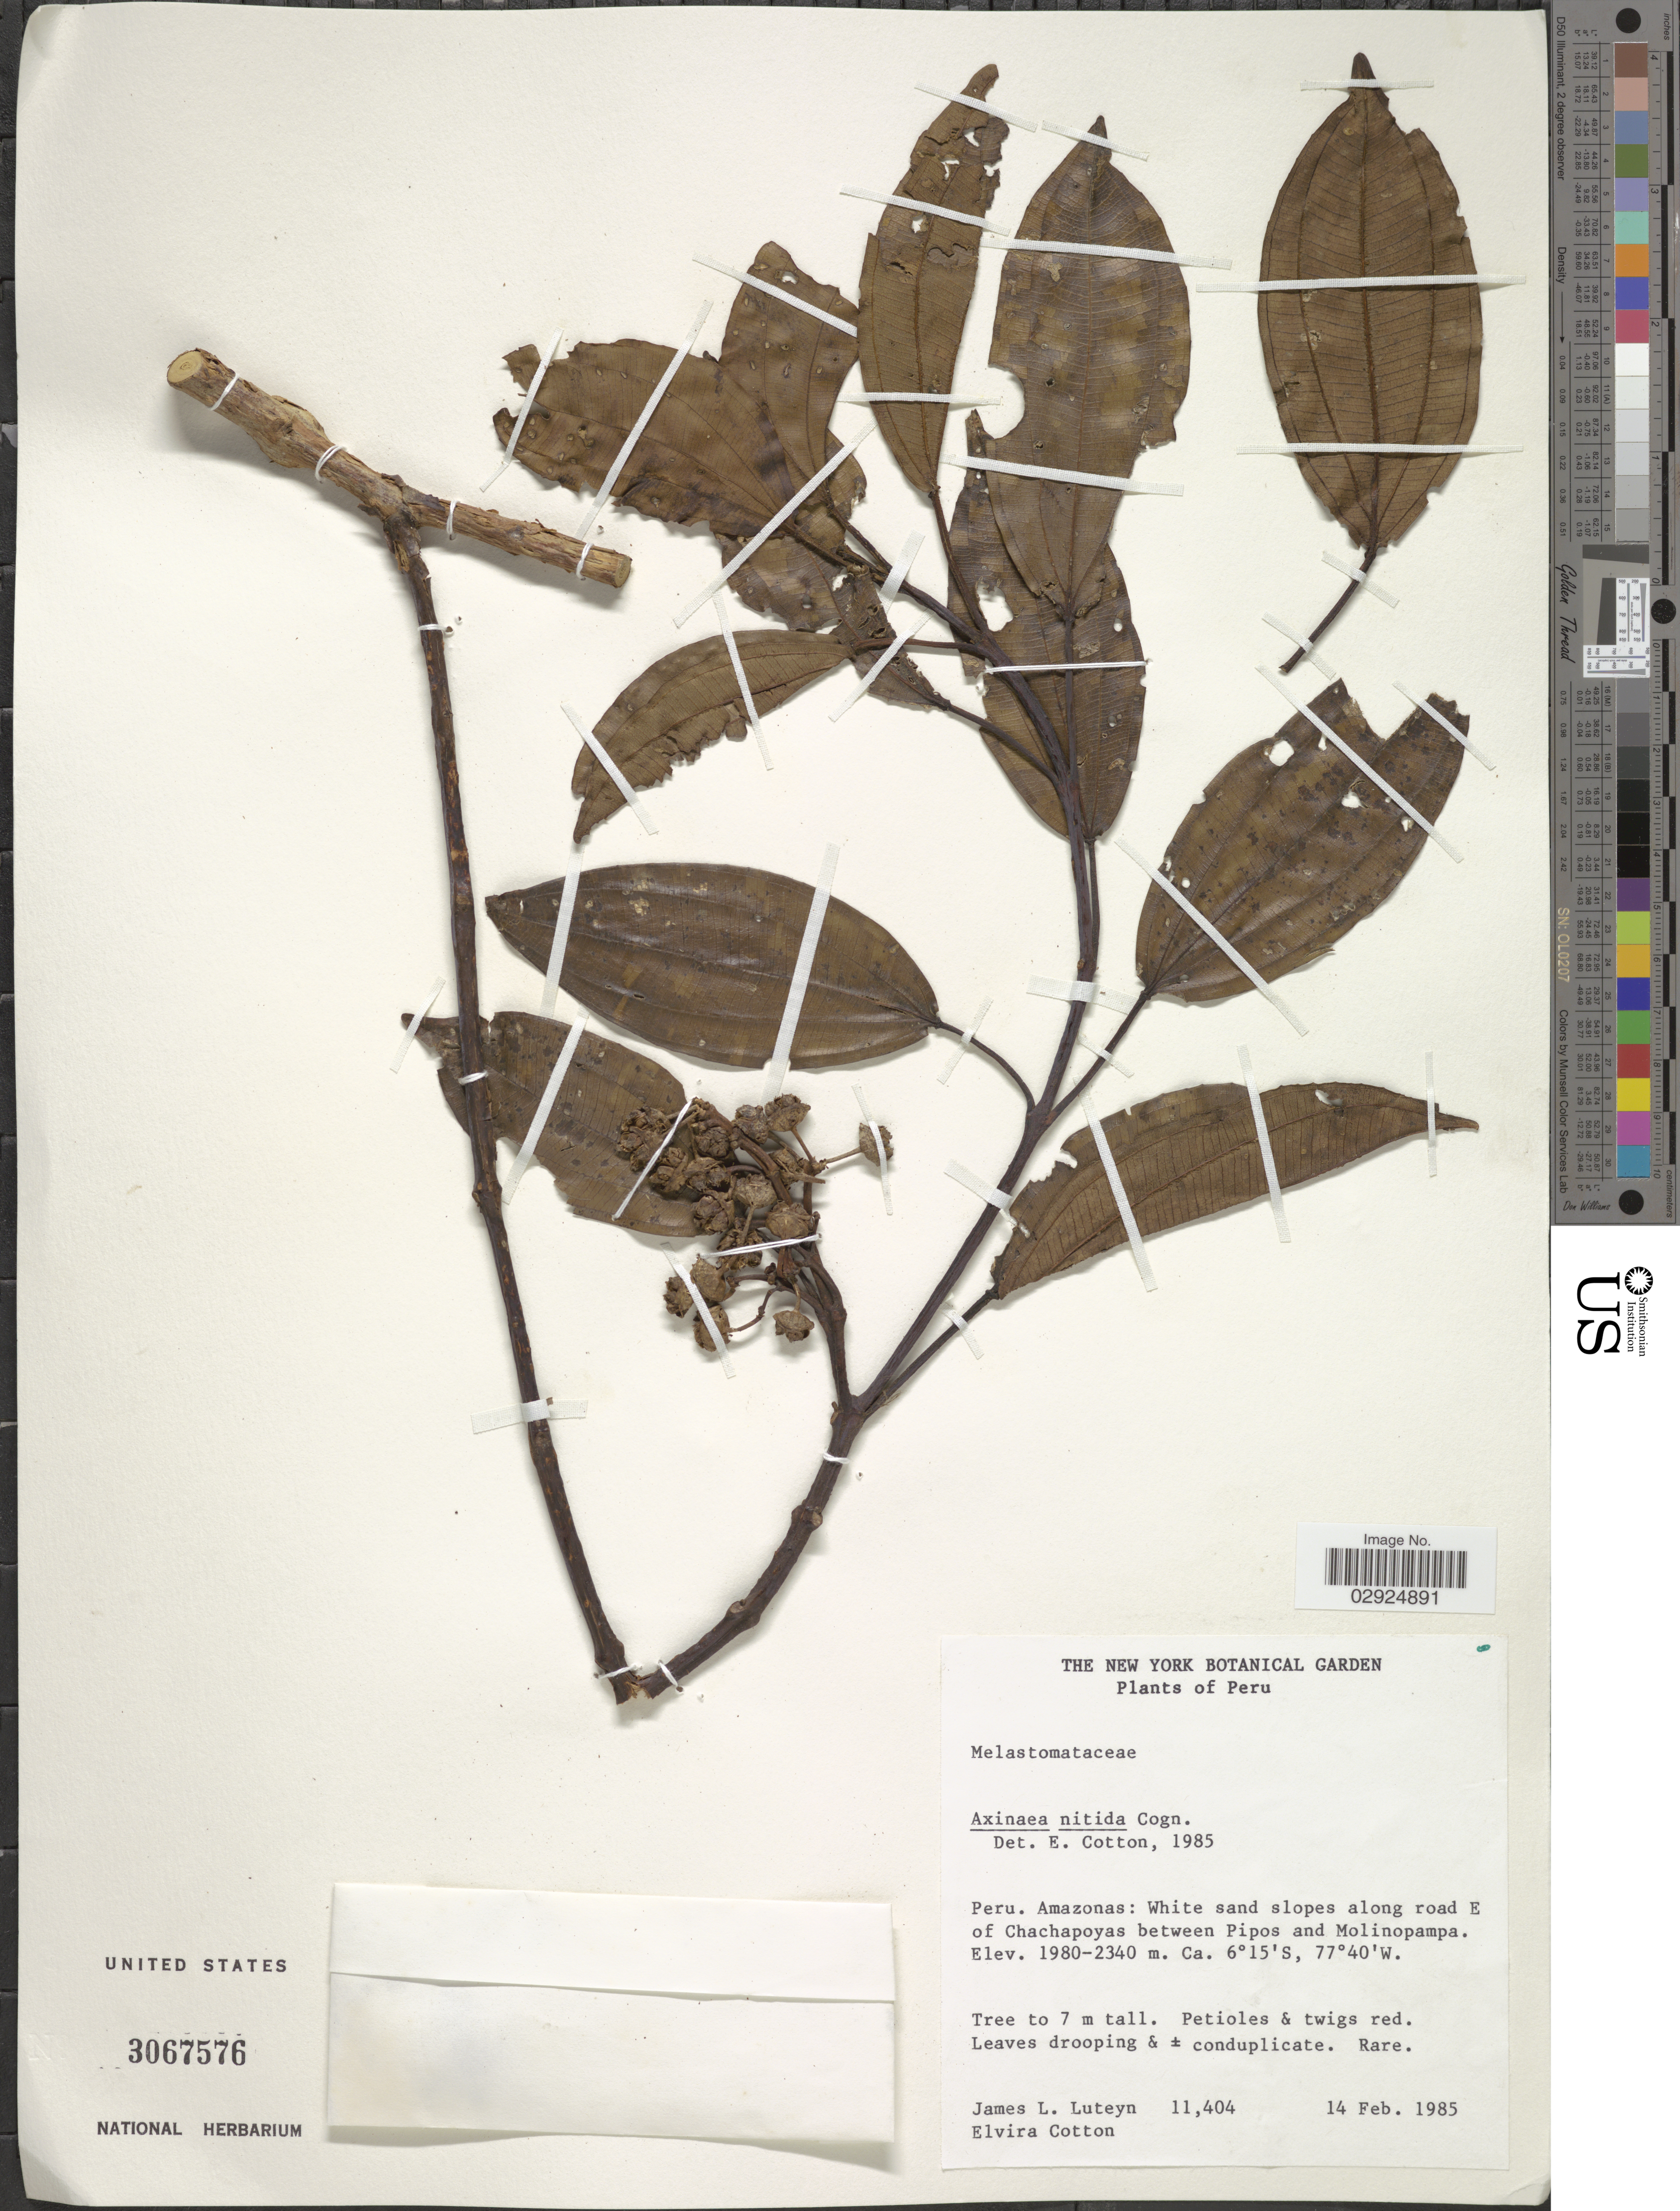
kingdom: Plantae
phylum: Tracheophyta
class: Magnoliopsida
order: Myrtales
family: Melastomataceae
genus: Axinaea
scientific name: Axinaea nitida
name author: Cogn.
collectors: J. Luteyn & E. Cotton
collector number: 11404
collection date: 1985-02-14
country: Peru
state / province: Amazonas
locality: White sand slopes along road E of Chachapoyas between Pipos and Molinopampa.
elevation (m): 1980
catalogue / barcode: US 3067576